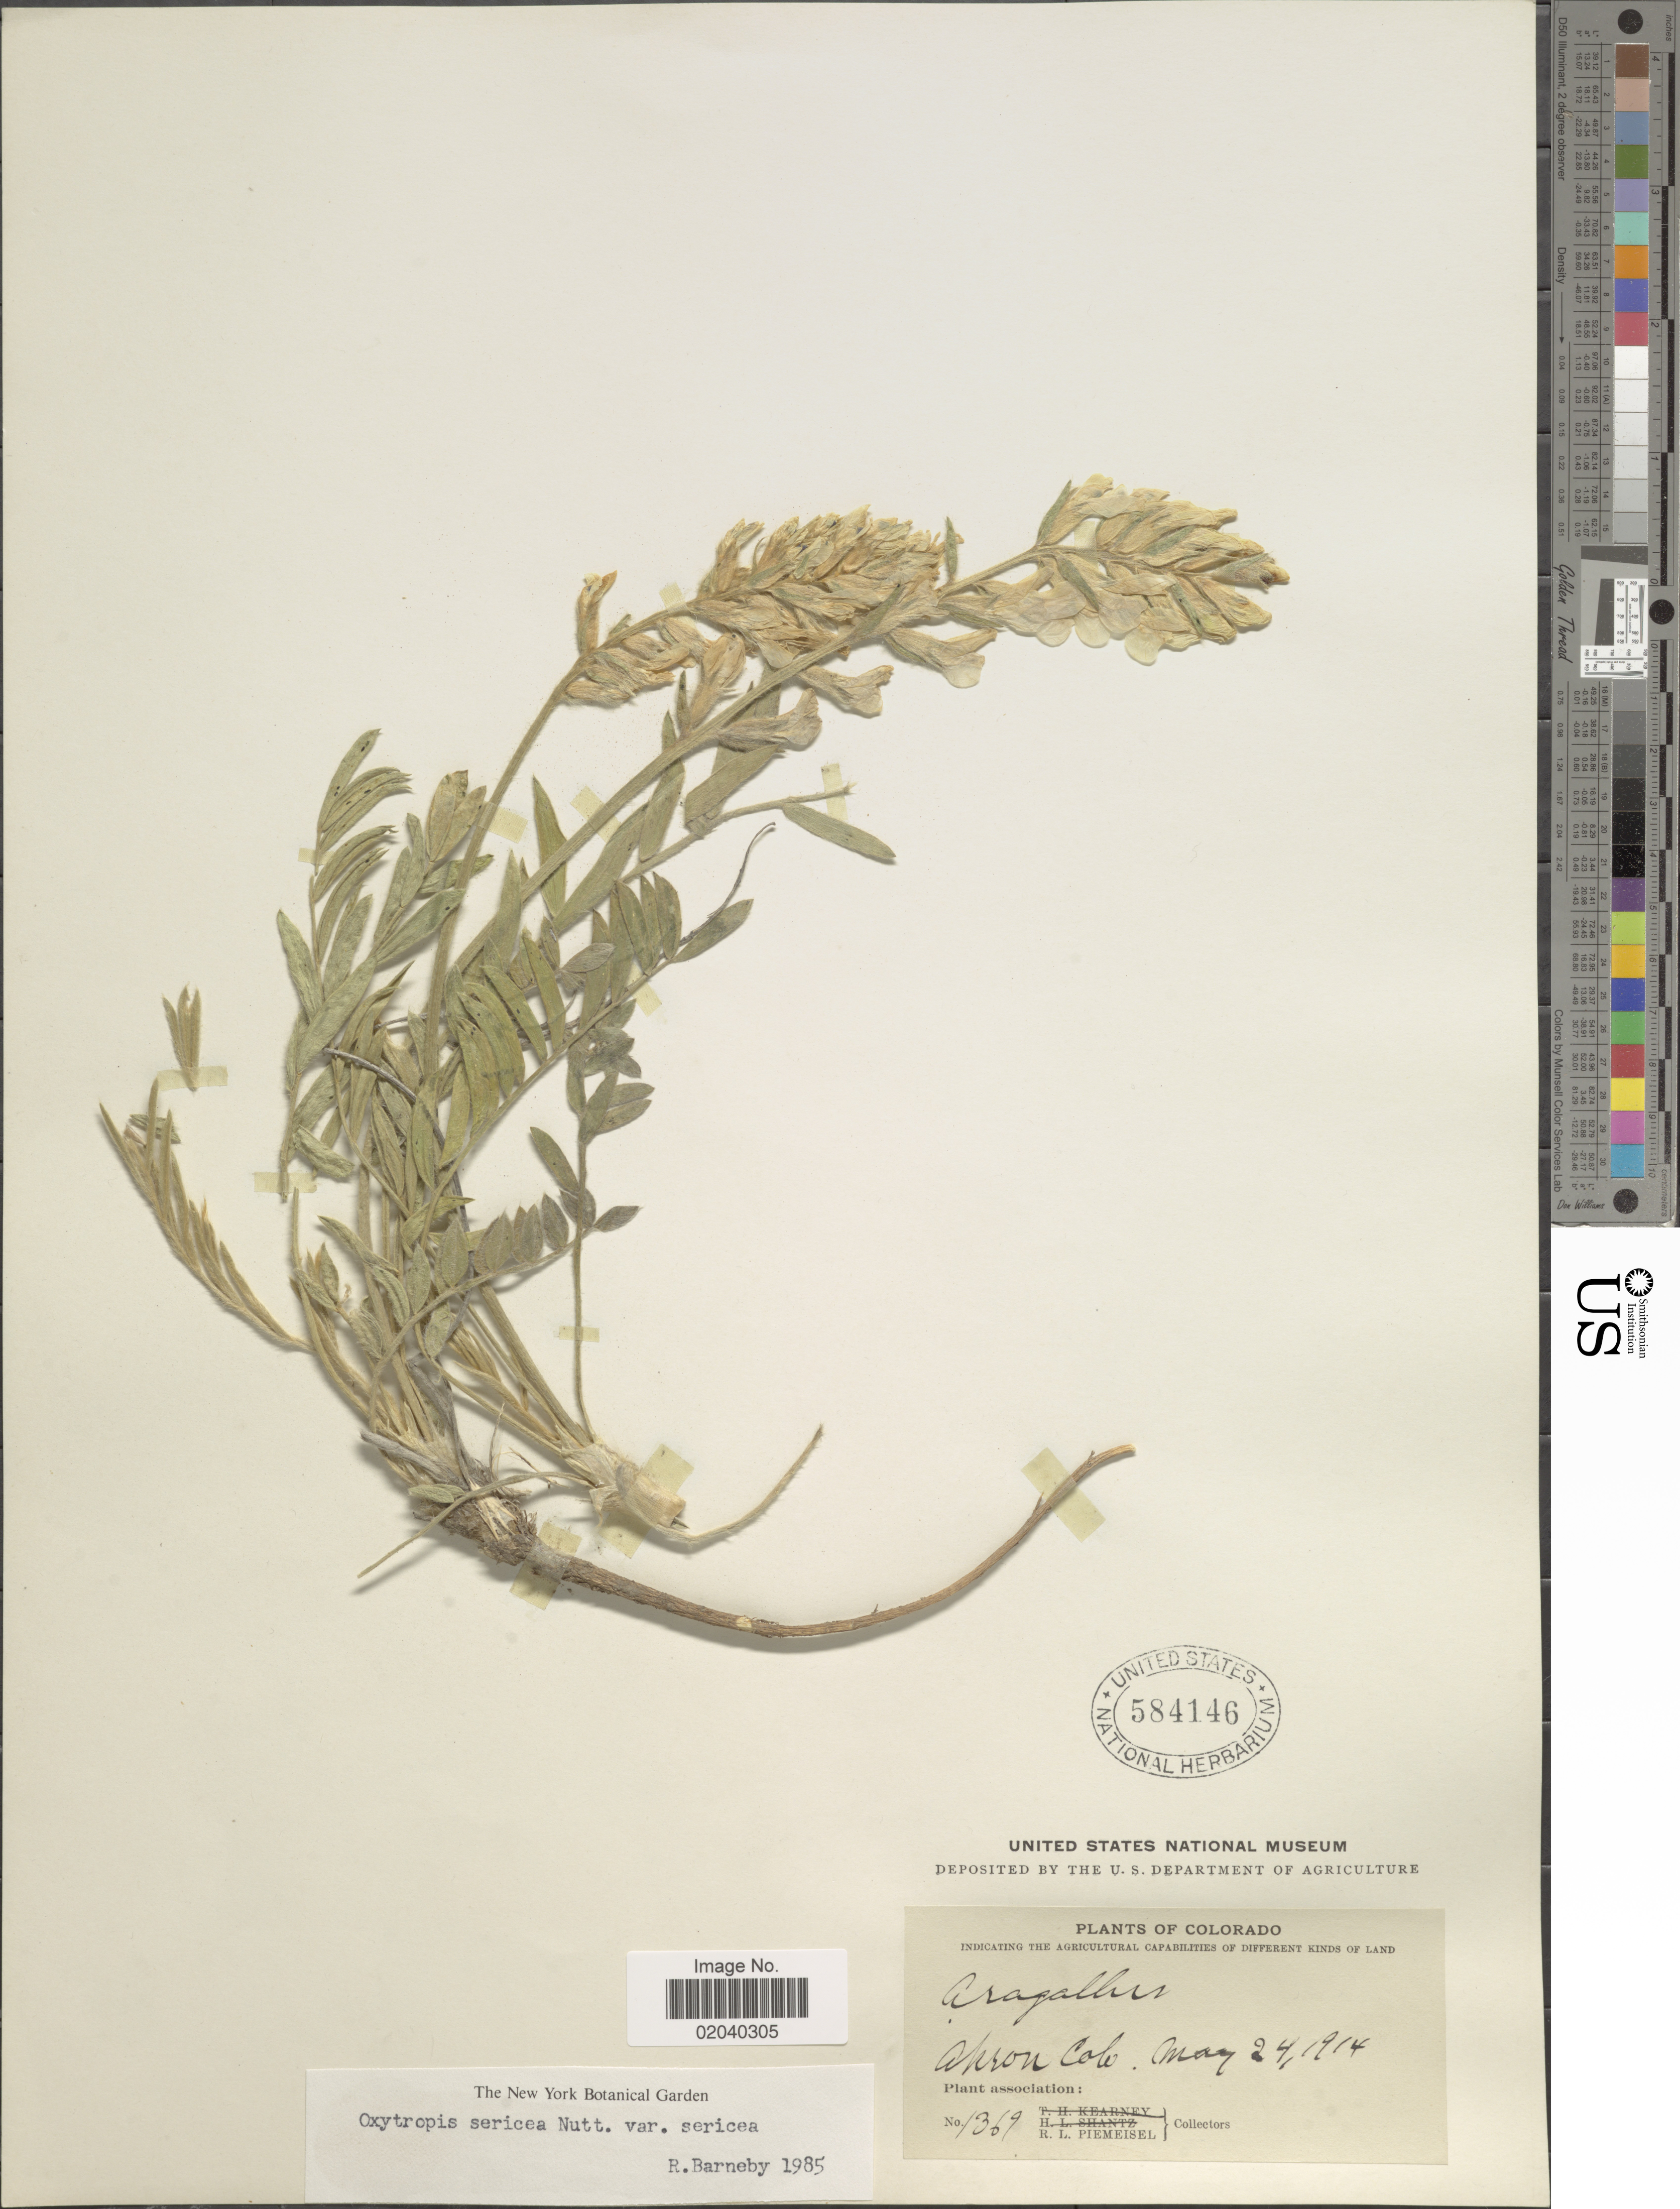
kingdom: Plantae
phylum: Tracheophyta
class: Magnoliopsida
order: Fabales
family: Fabaceae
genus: Oxytropis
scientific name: Oxytropis sericea var. sericea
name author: Nutt.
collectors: R. L. Piemeisel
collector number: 1369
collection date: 1914-05-24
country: United States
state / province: Colorado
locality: Akron Colo. Plant association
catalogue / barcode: US 584146